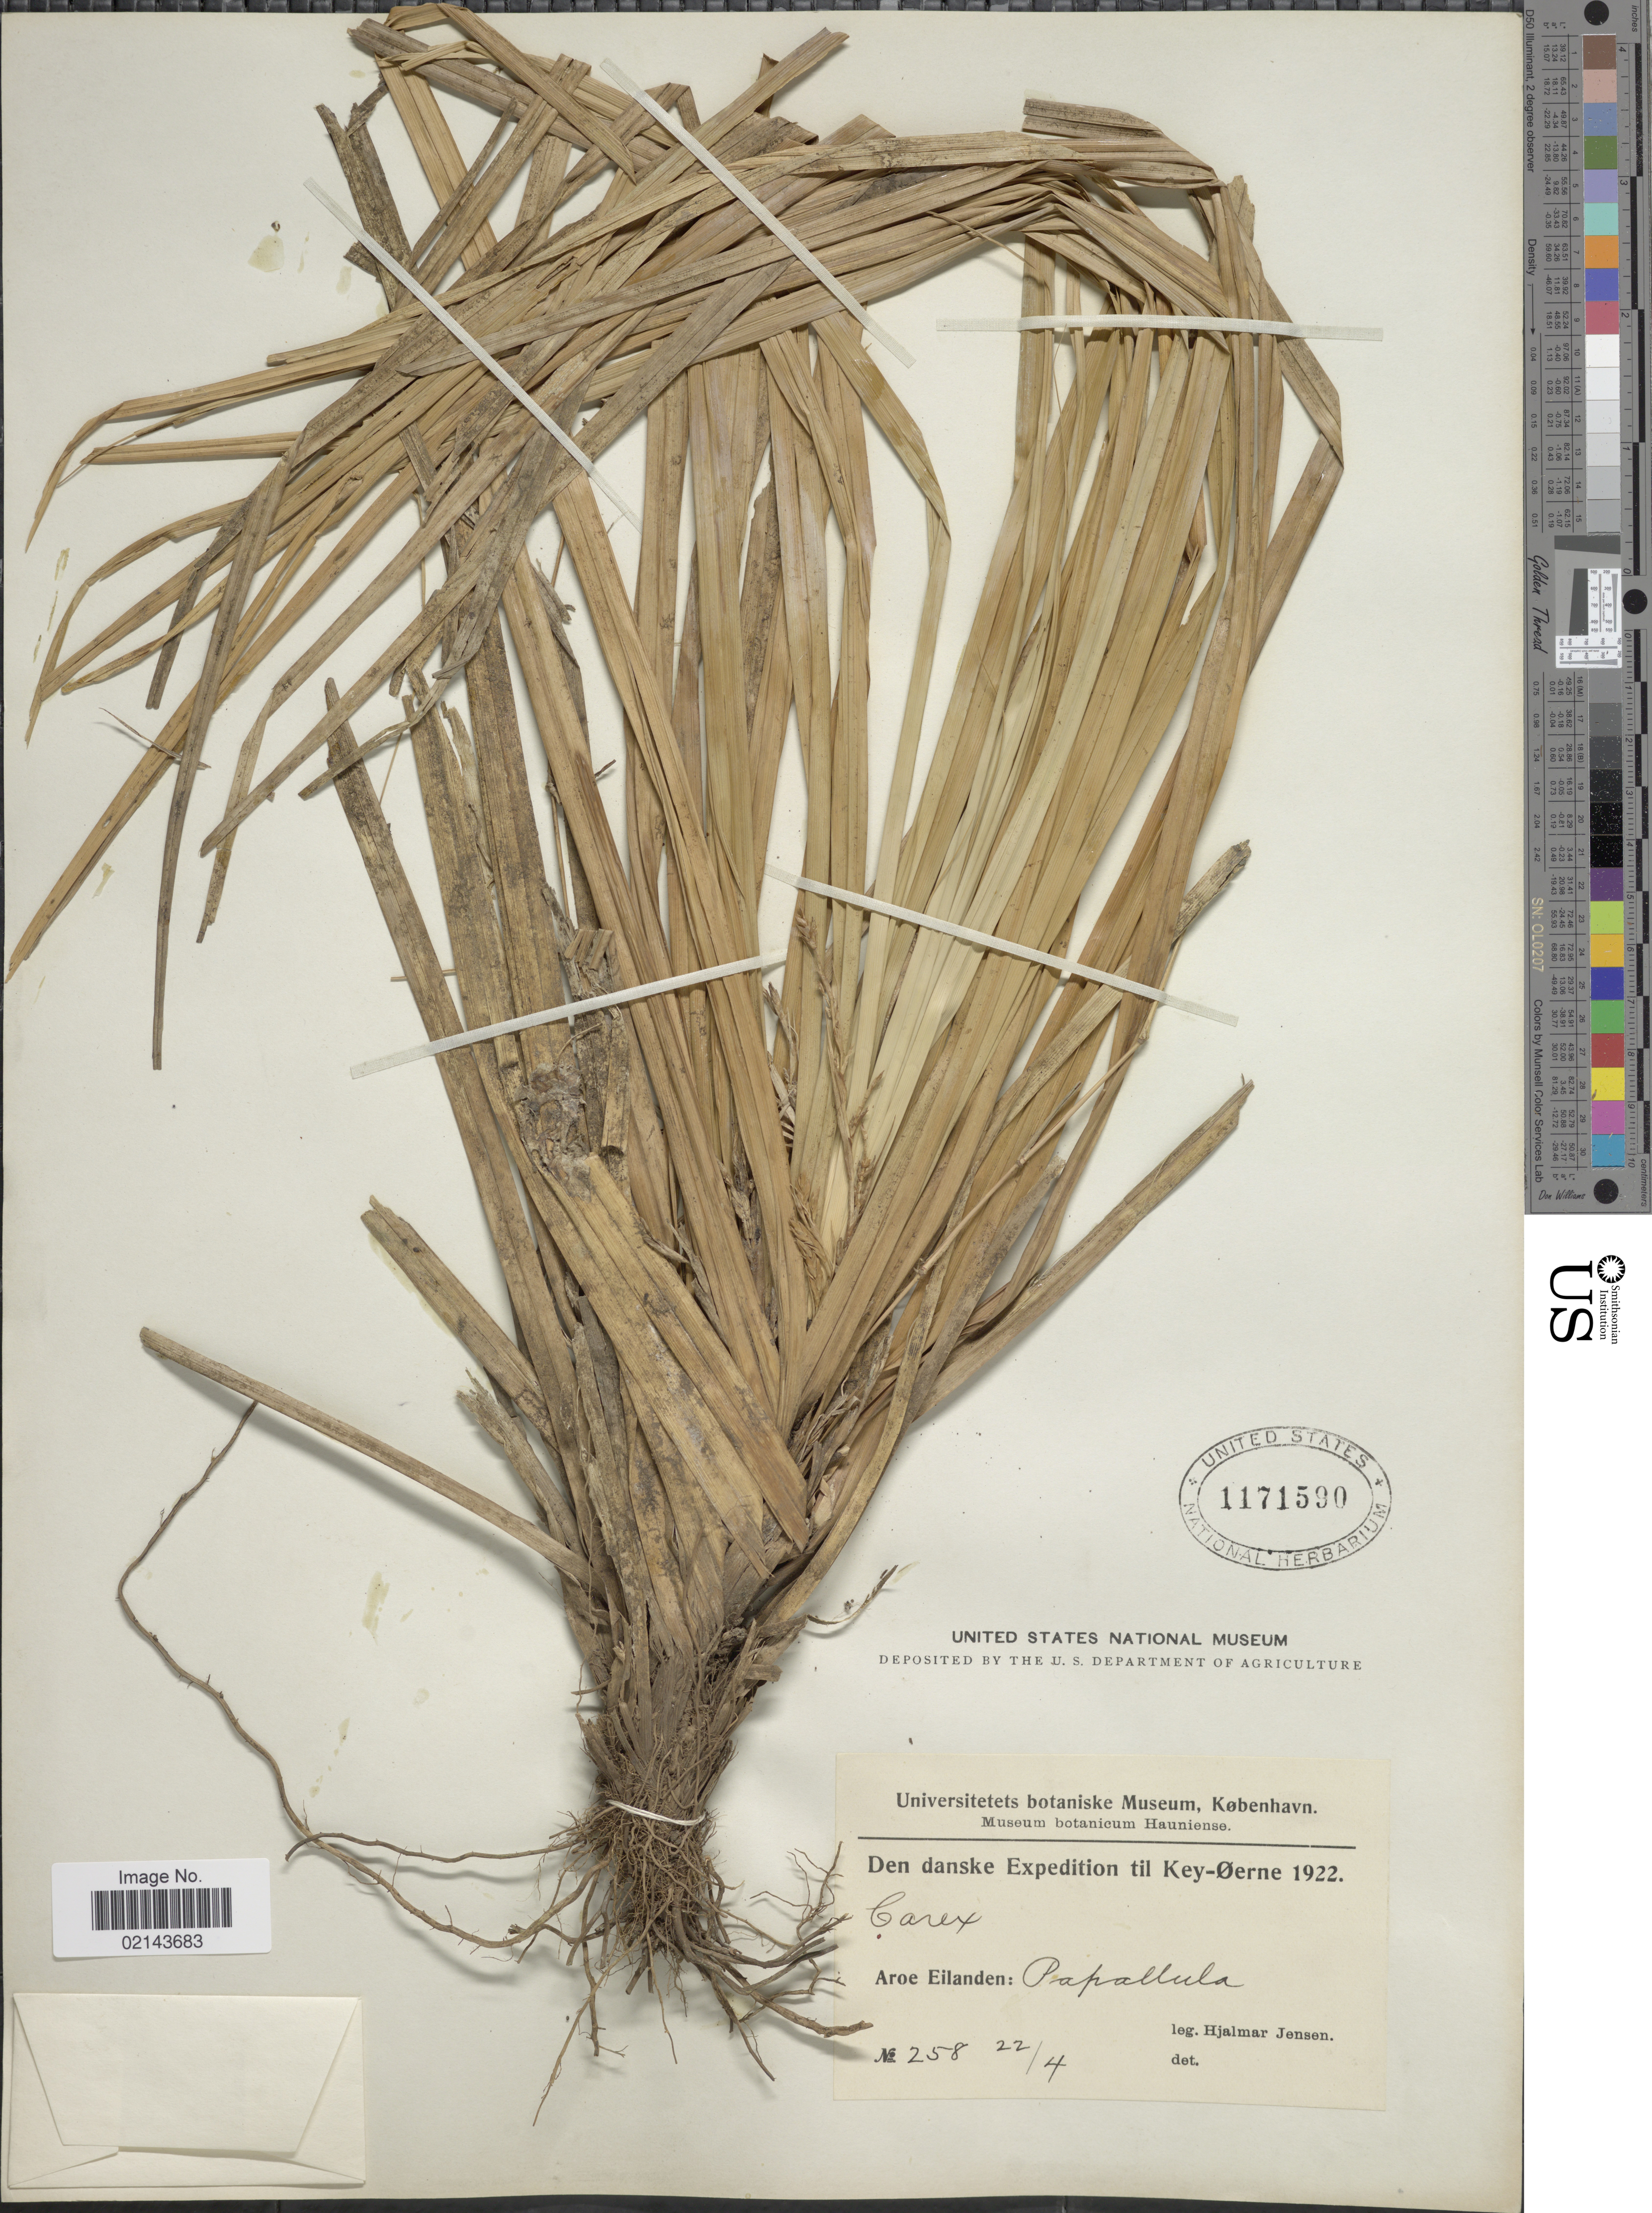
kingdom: Plantae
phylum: Tracheophyta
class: Liliopsida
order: Poales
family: Cyperaceae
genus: Carex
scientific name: Carex cryptostachys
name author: Brongn.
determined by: Kern, J. H.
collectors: H. Jensen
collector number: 258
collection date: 1922-04-22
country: Indonesia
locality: Key-Øerne, Aroe Eilanden: Papallula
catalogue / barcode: US 1171590